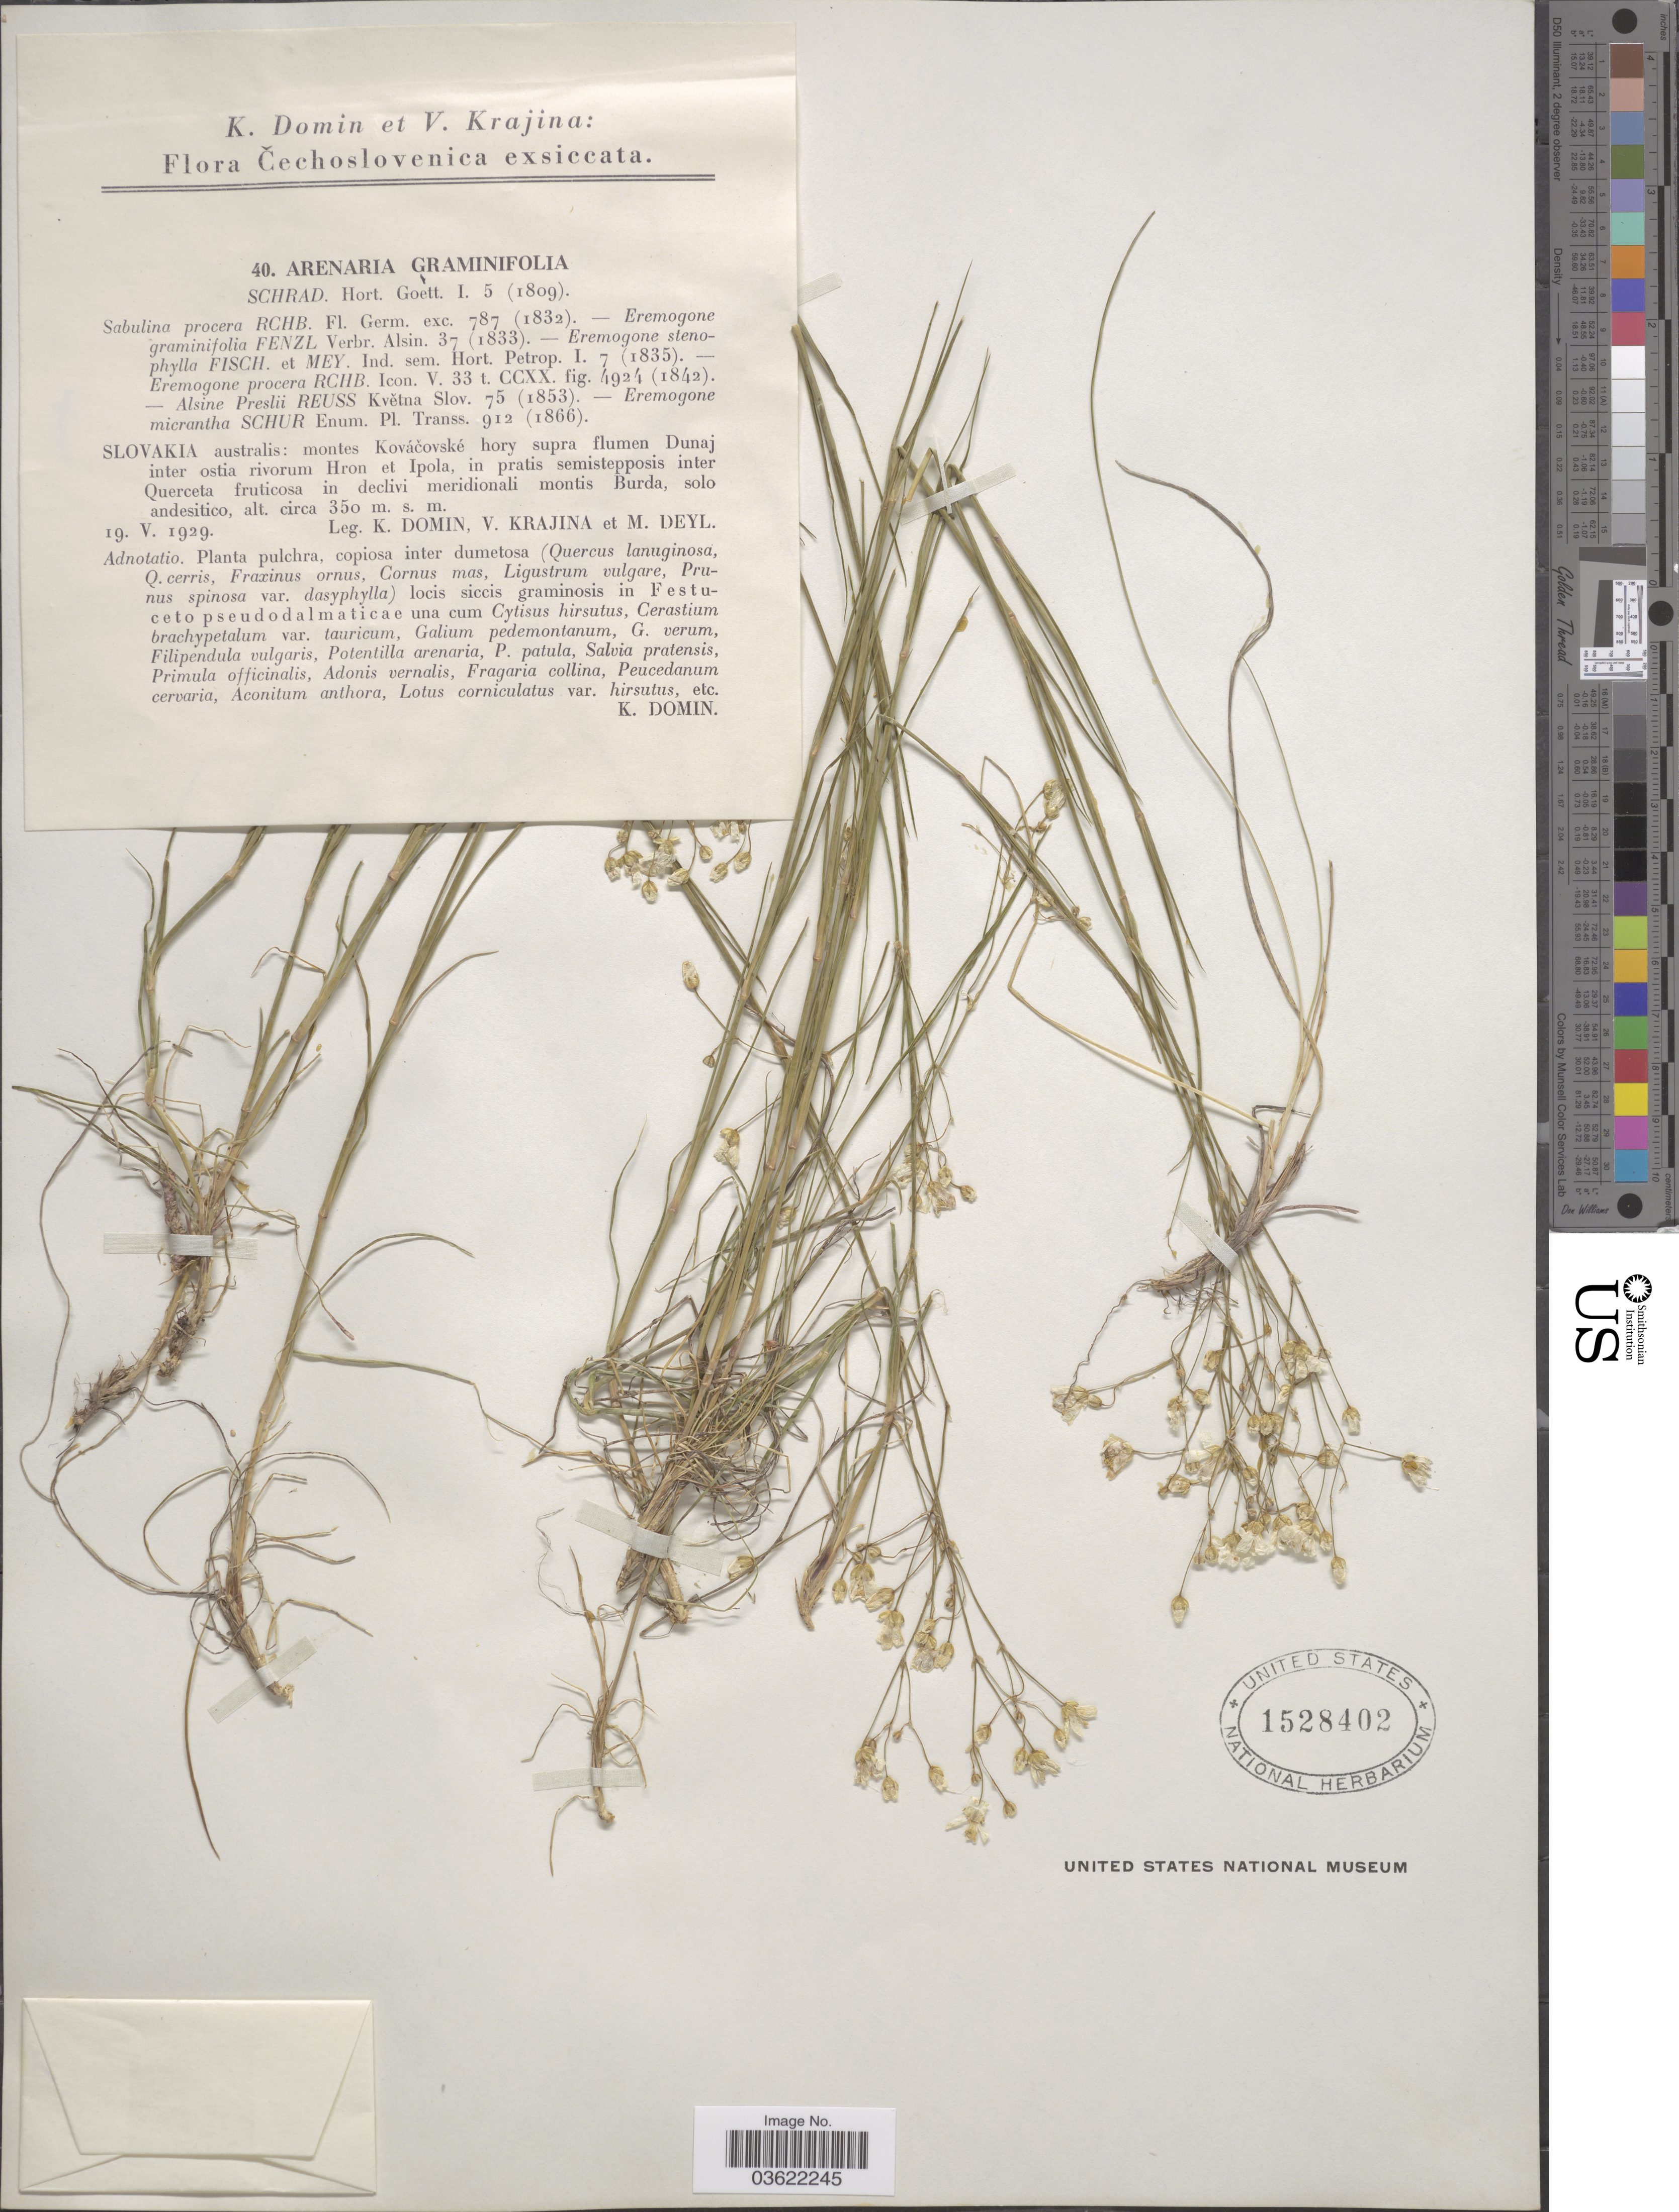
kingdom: Plantae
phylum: Tracheophyta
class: Magnoliopsida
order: Caryophyllales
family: Caryophyllaceae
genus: Eremogone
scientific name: Eremogone procera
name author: (Spreng.) Rchb.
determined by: Strong, Mark T., (BOT), Smithsonian Institution - National Museum of Natural History (UNITED STATES)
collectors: K. Domin, V. Krajina & M. Deyl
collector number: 40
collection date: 1929-05-19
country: Slovakia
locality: Čechoslovenica. Slovakia australis: montes Kováčovské, hory supra flumen Dunaj inter ostia rivorum Hron et Ipola, in pratis semistepposis inter Querceta fruticosa in declivi meridionali montis Burda.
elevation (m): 350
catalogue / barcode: US 1528402